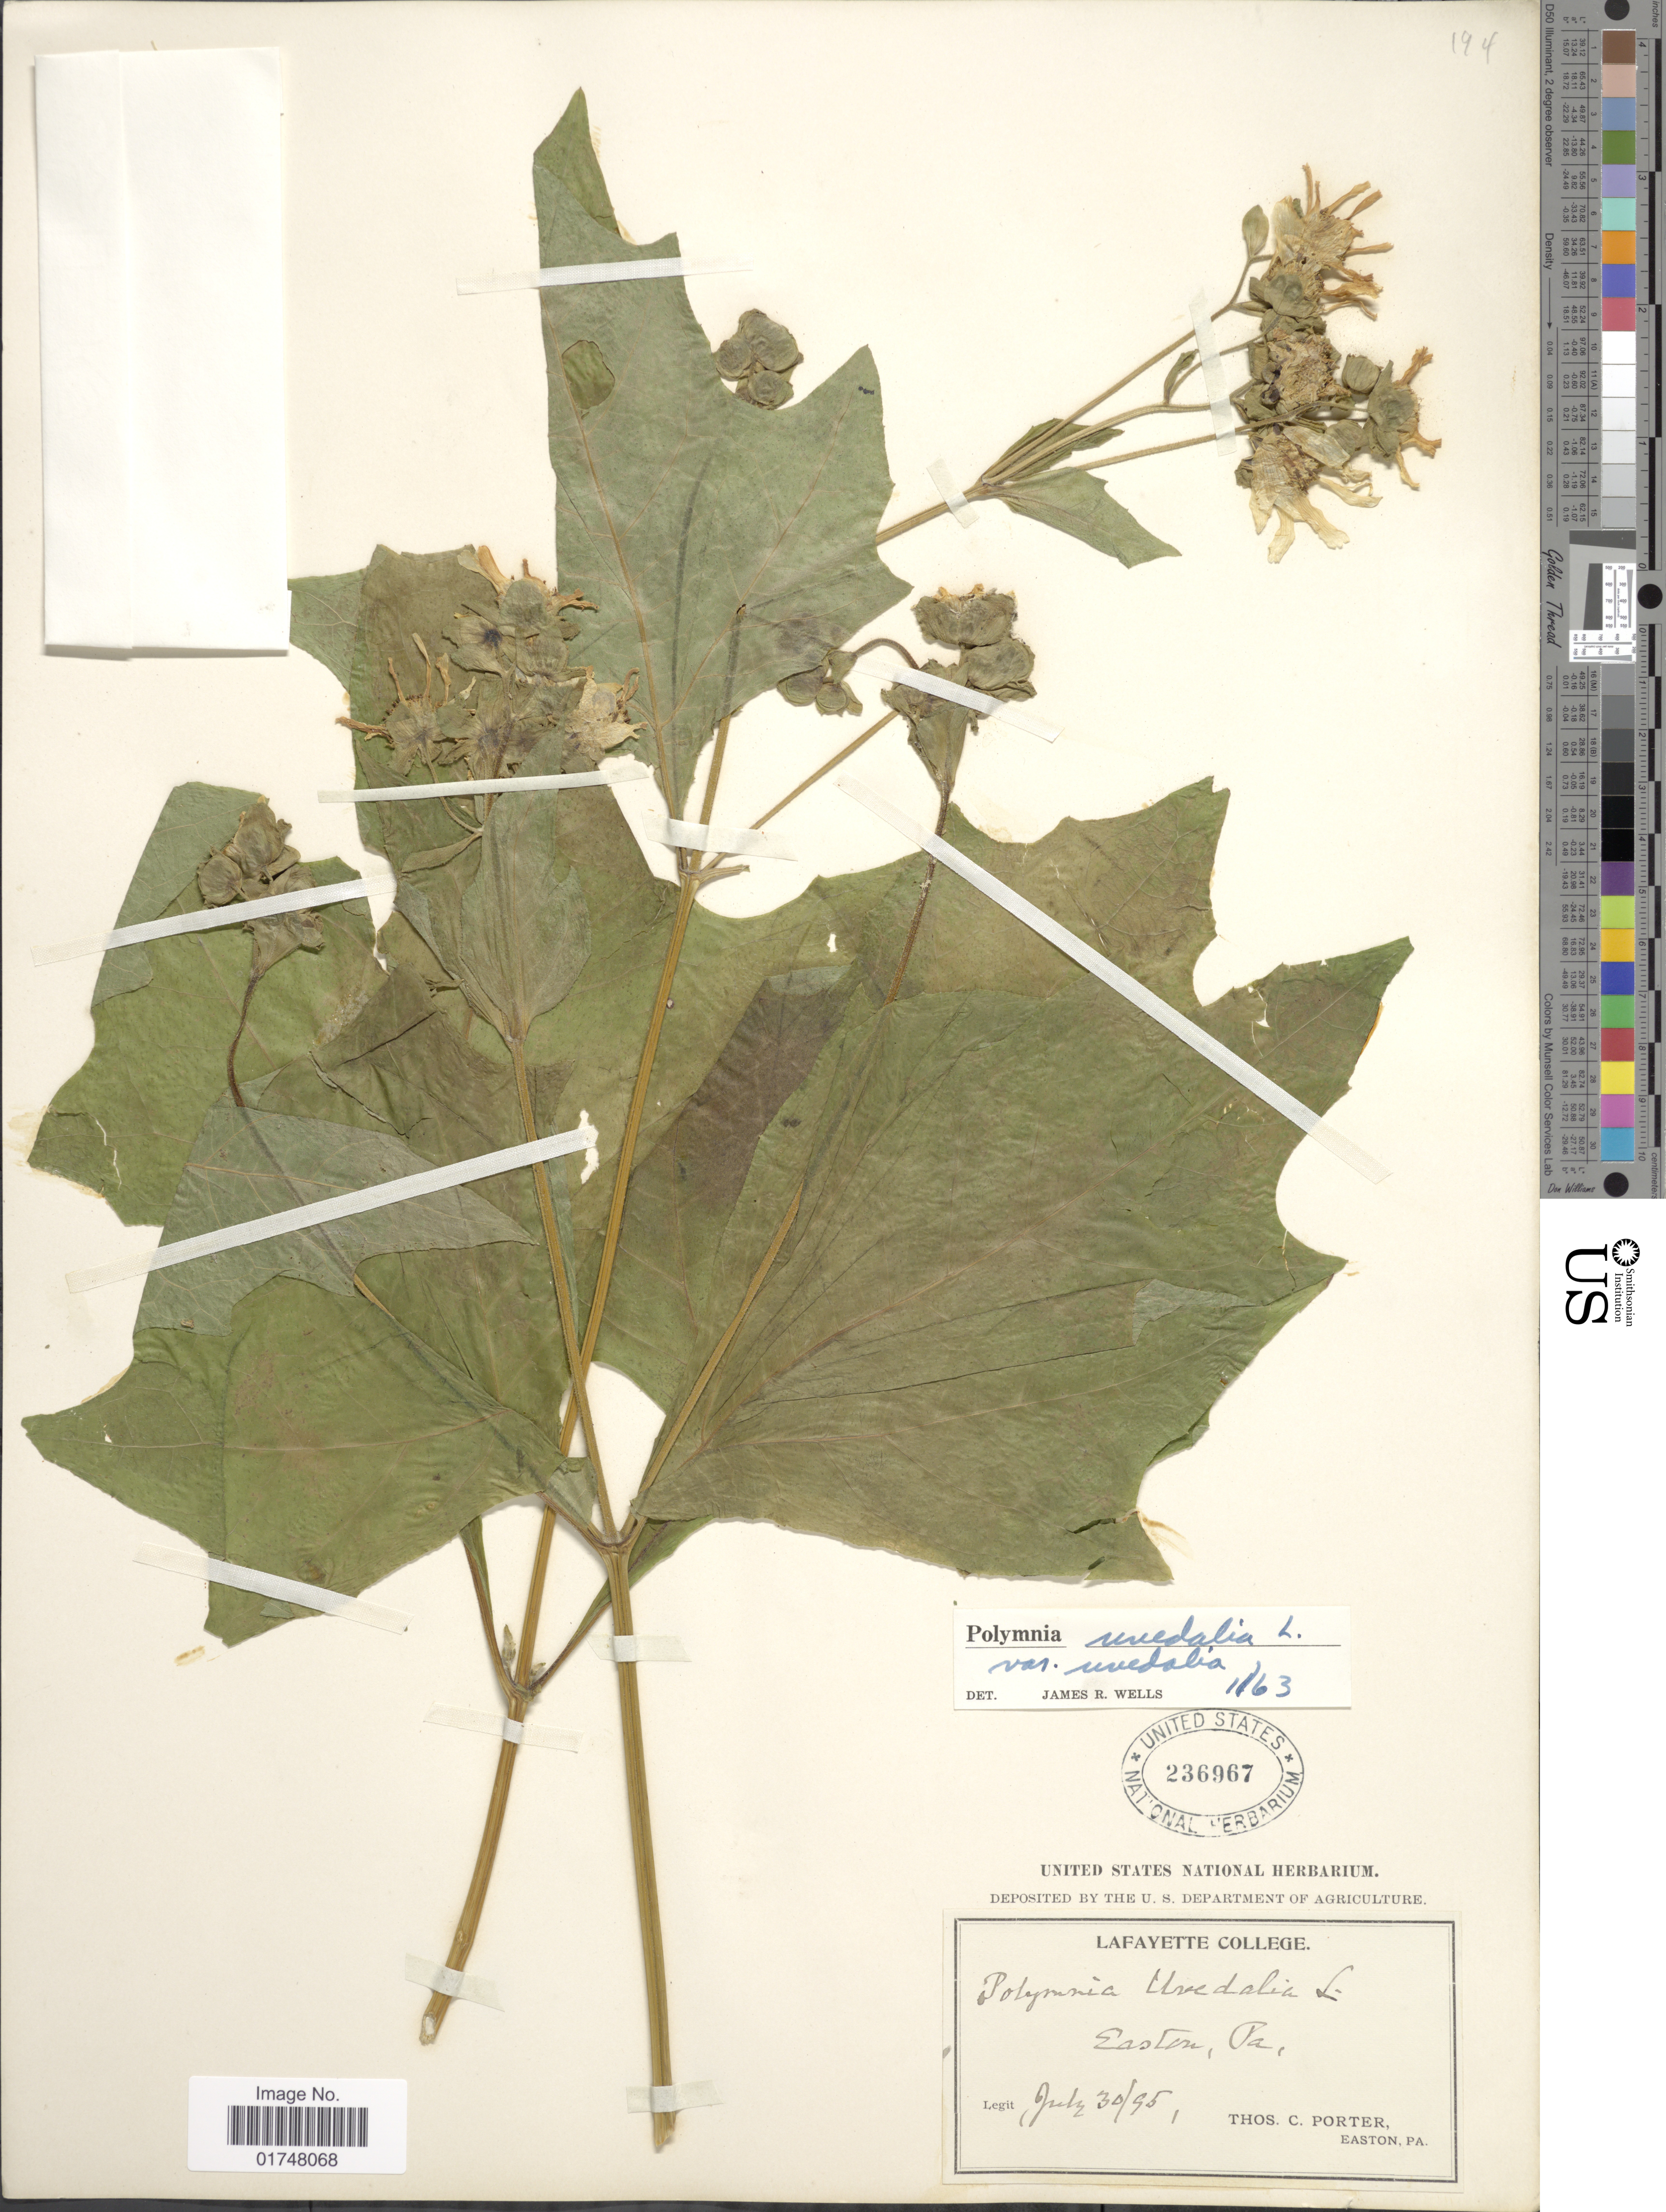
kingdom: Plantae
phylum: Tracheophyta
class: Magnoliopsida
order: Asterales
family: Asteraceae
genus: Smallanthus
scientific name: Smallanthus uvedalia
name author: (L.) Mack. ex Mack.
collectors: T. Porter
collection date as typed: Transcribed d/m/y: 30/7/95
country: United States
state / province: Pennsylvania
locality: Easton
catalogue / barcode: US 236967